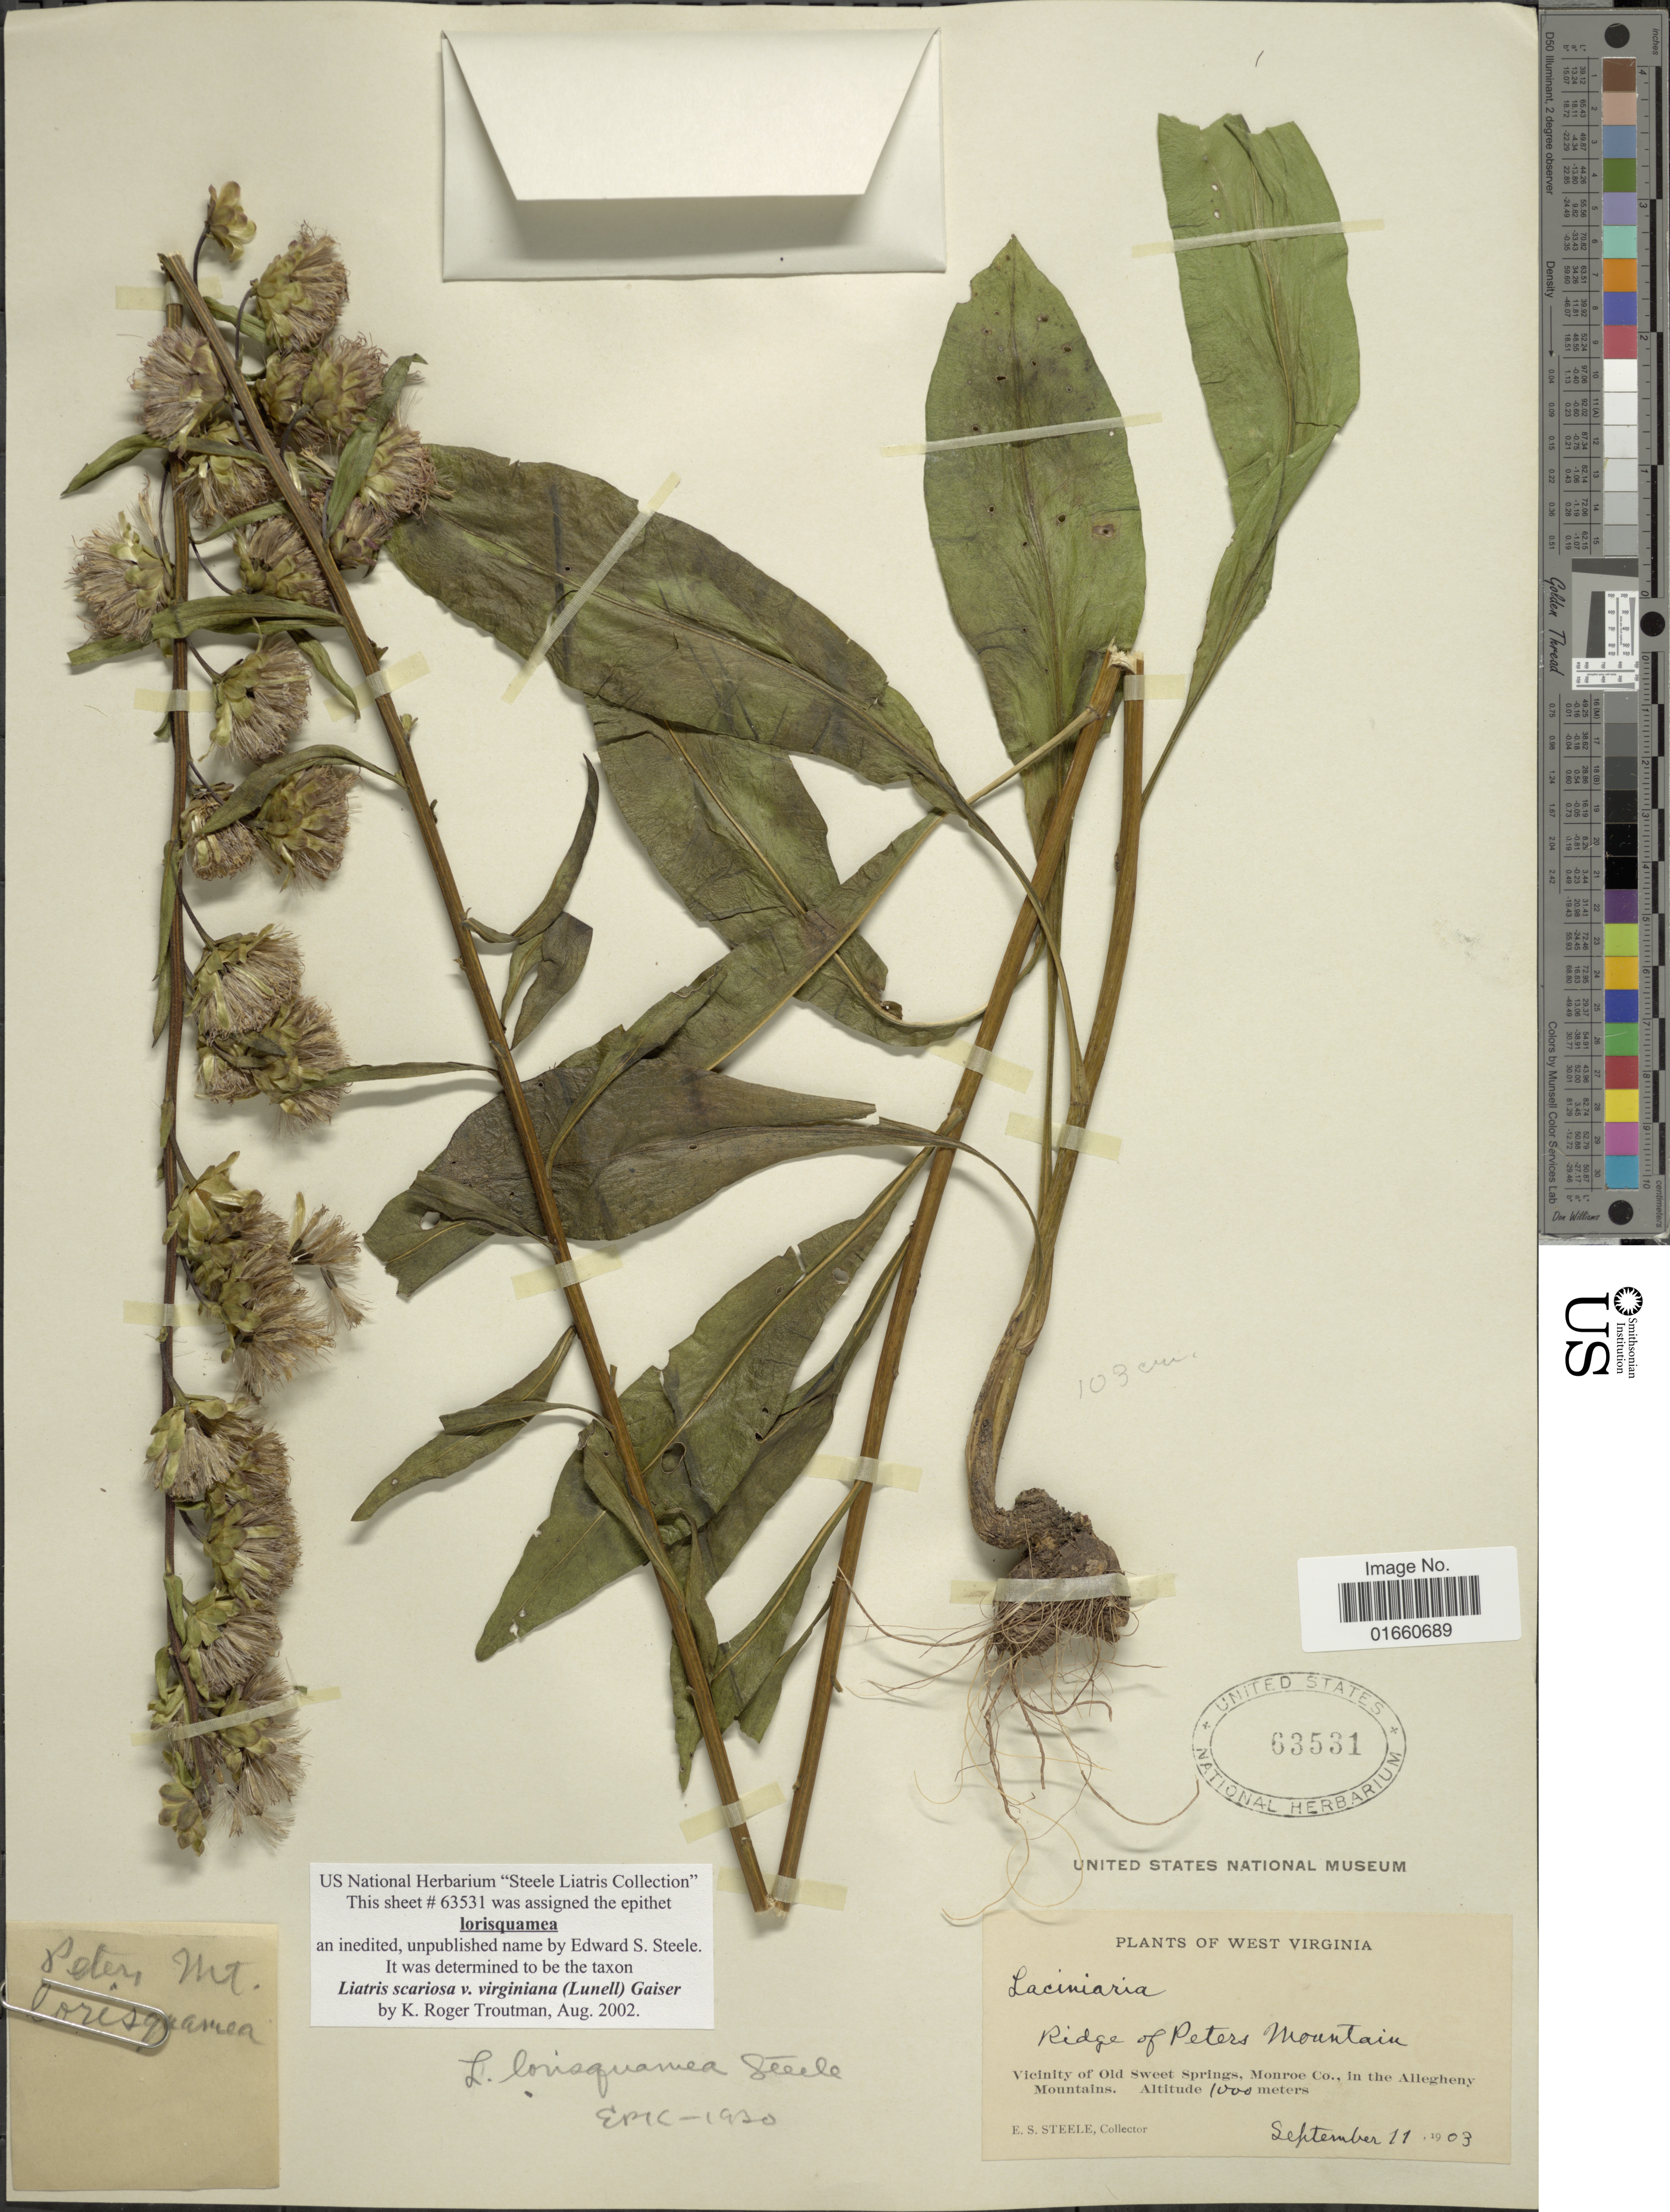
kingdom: Plantae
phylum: Tracheophyta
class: Magnoliopsida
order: Asterales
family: Asteraceae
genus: Liatris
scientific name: Liatris scariosa var. virginiana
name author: (Lunell) Gaiser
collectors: E. Steele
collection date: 1903-09-11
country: United States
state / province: West Virginia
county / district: Monroe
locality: Ridge of Peters Mountain, Vicinity of Old Sweet Springs, Monroe Co. in the Allegheny Mountains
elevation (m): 1000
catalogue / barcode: US 63531